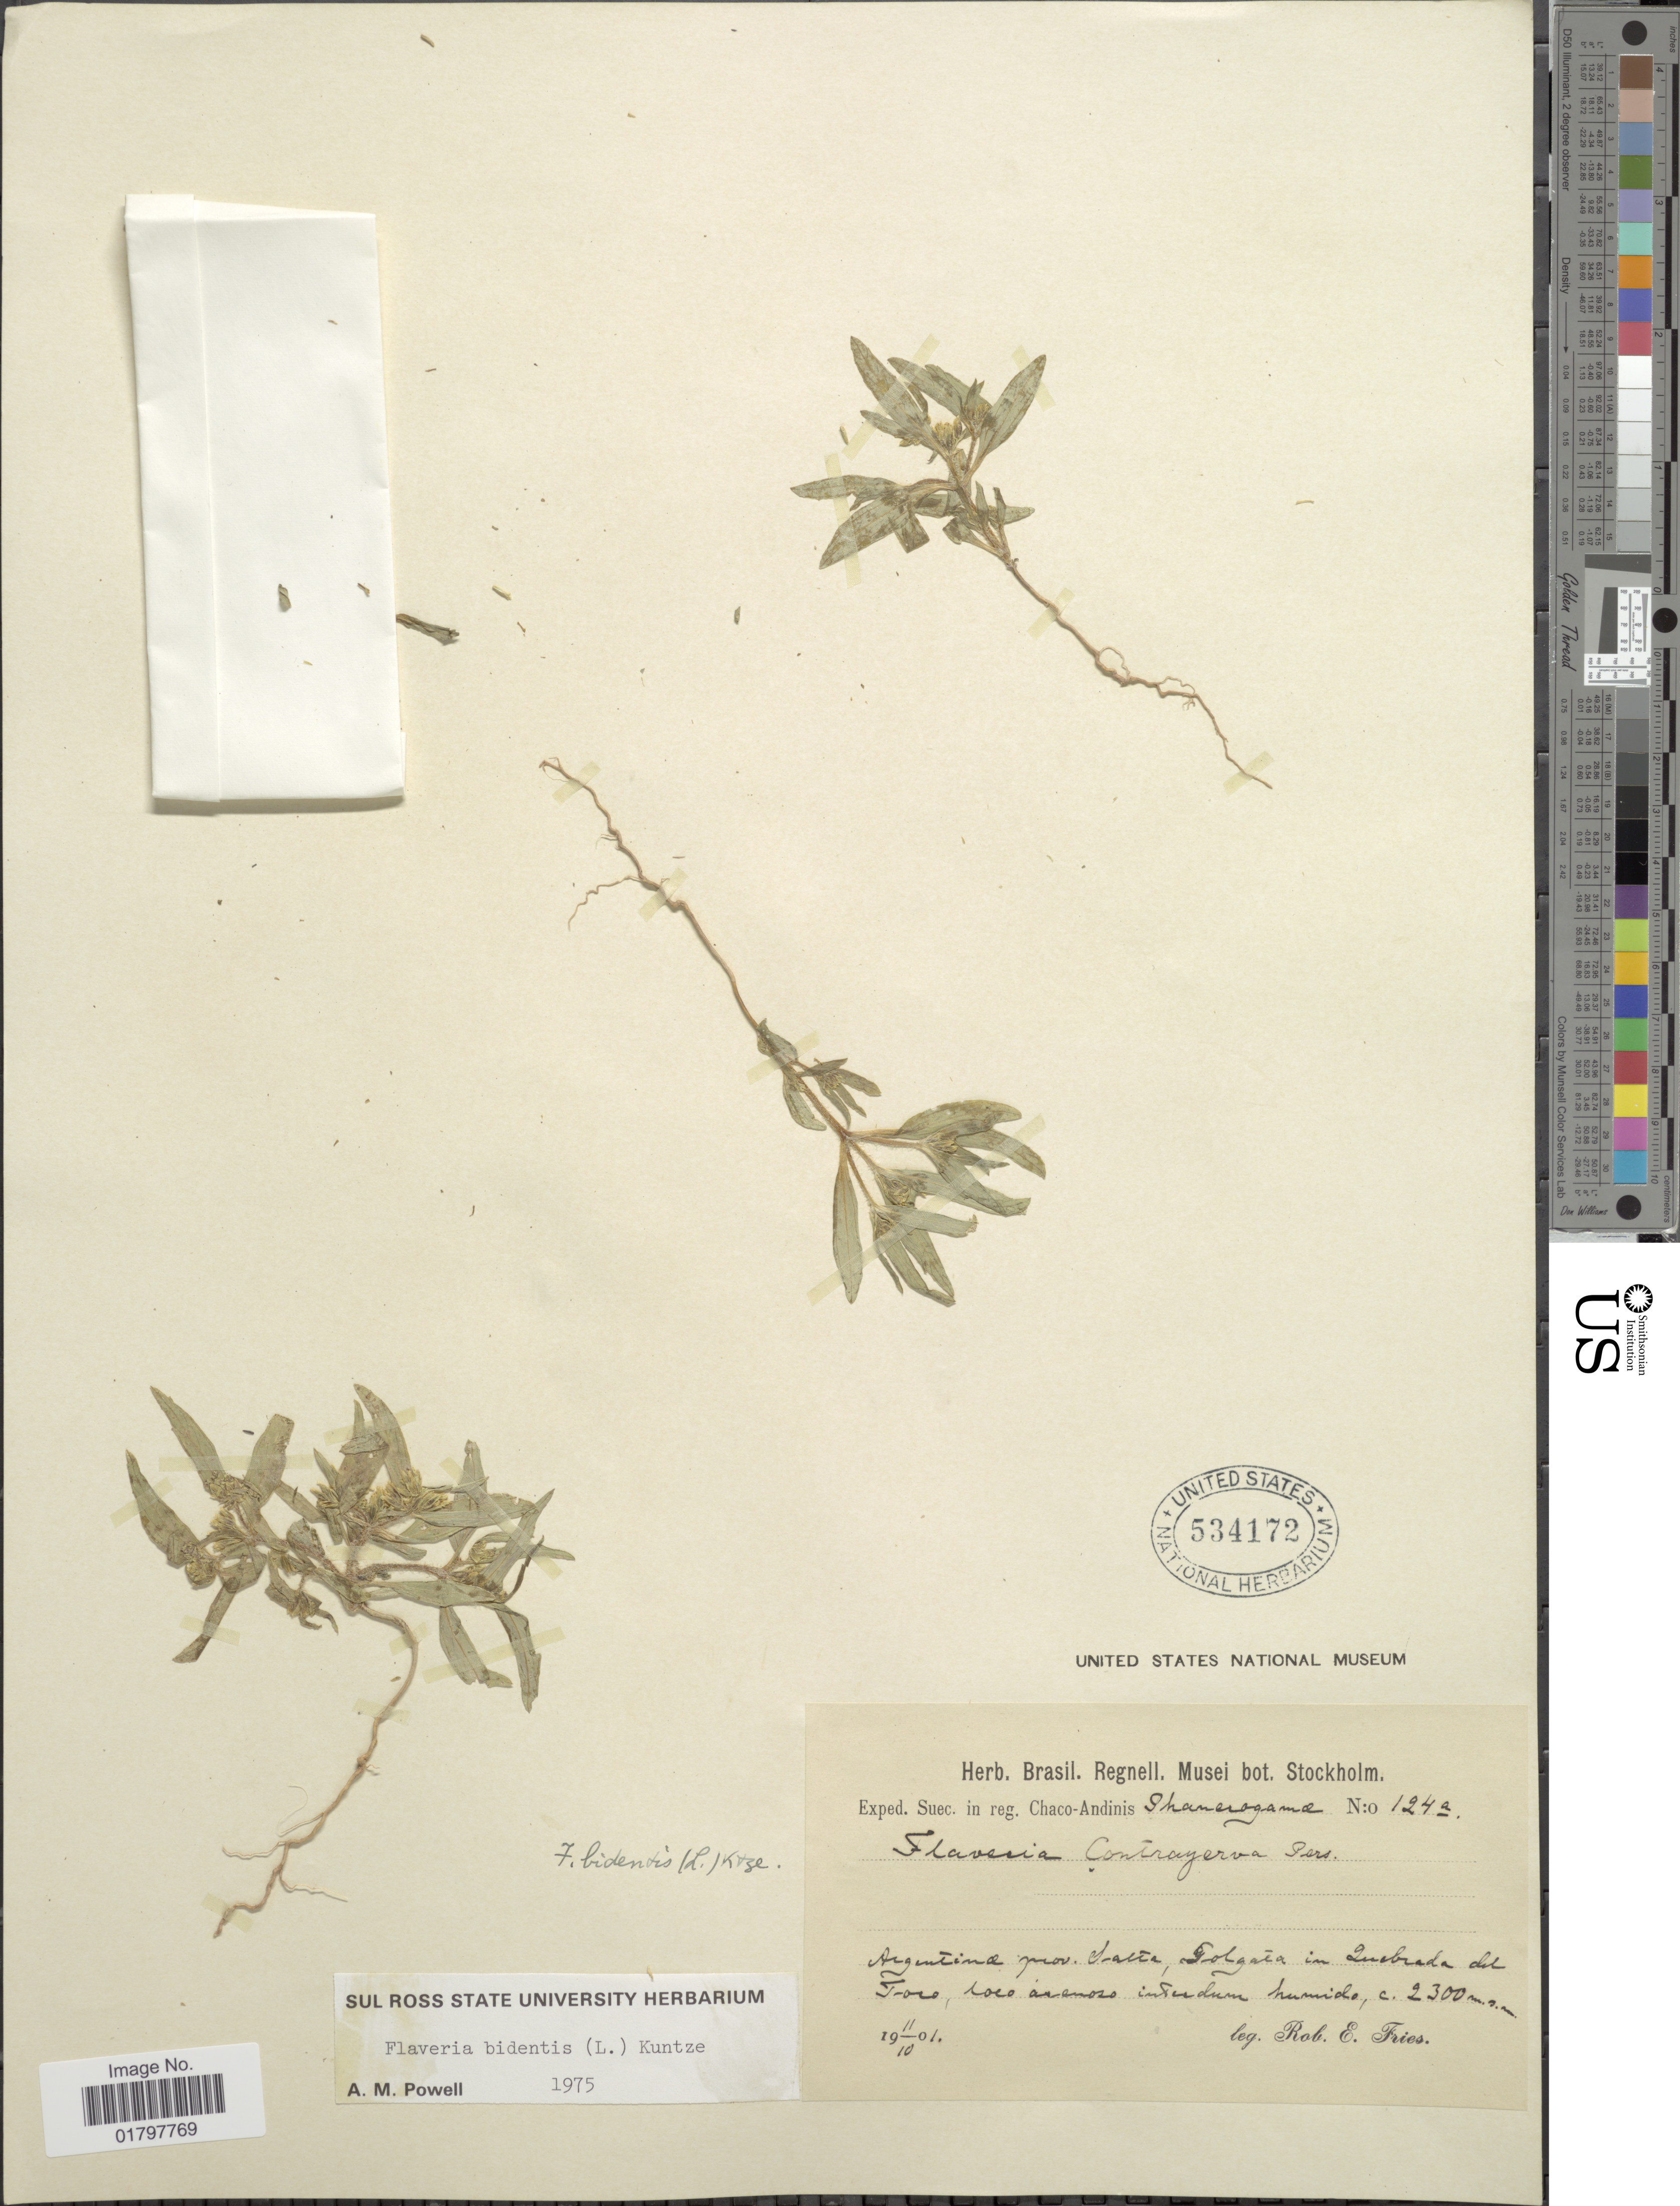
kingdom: Plantae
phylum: Tracheophyta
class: Magnoliopsida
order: Asterales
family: Asteraceae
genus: Flaveria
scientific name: Flaveria bidentis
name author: (L.) Kuntze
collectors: R. E. Fries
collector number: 124a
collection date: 1901-10-11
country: Argentina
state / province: Salta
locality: Argentina, prov. Salta, Golgata in Quebrada del Toro.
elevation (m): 2300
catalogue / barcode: US 534172